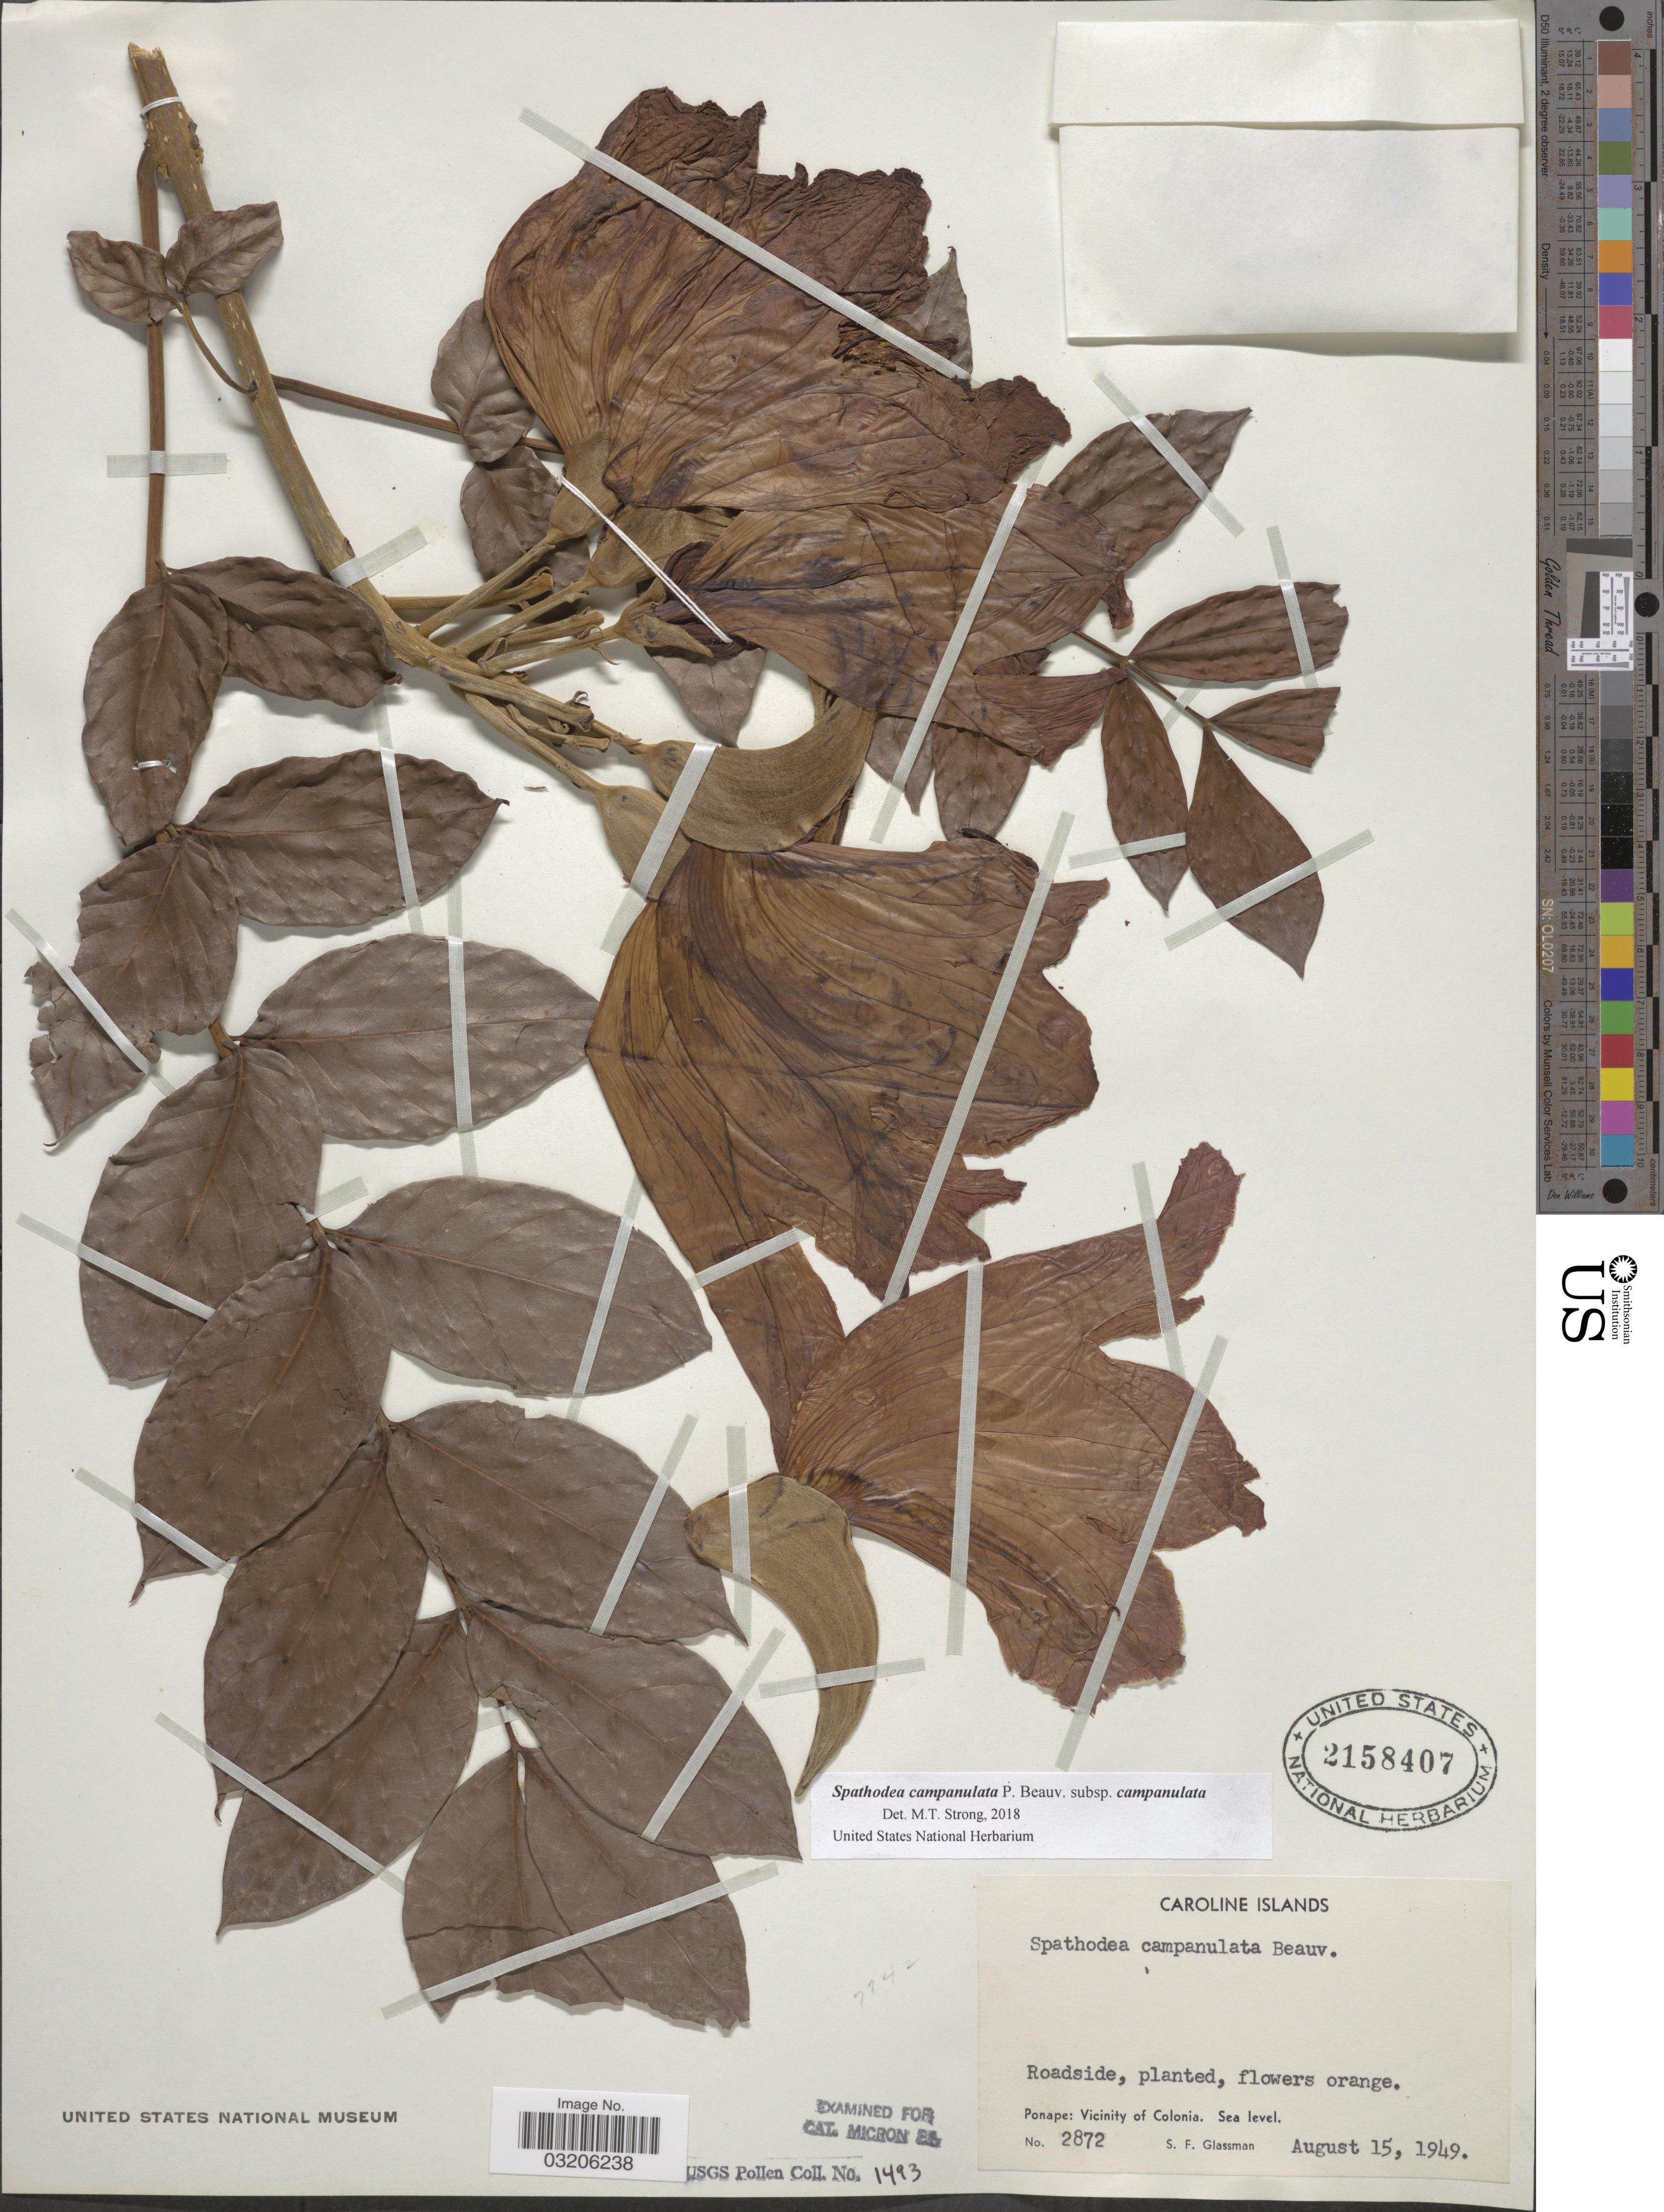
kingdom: Plantae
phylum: Tracheophyta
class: Magnoliopsida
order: Lamiales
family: Bignoniaceae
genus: Spathodea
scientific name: Spathodea campanulata subsp. campanulata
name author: P. Beauv.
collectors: S. F. Glassman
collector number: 2872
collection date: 1949-08-15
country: Micronesia, Federated States of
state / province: Pohnpei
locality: Caroline Islands. Ponape: Vicinity of Colonia.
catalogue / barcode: US 2158407